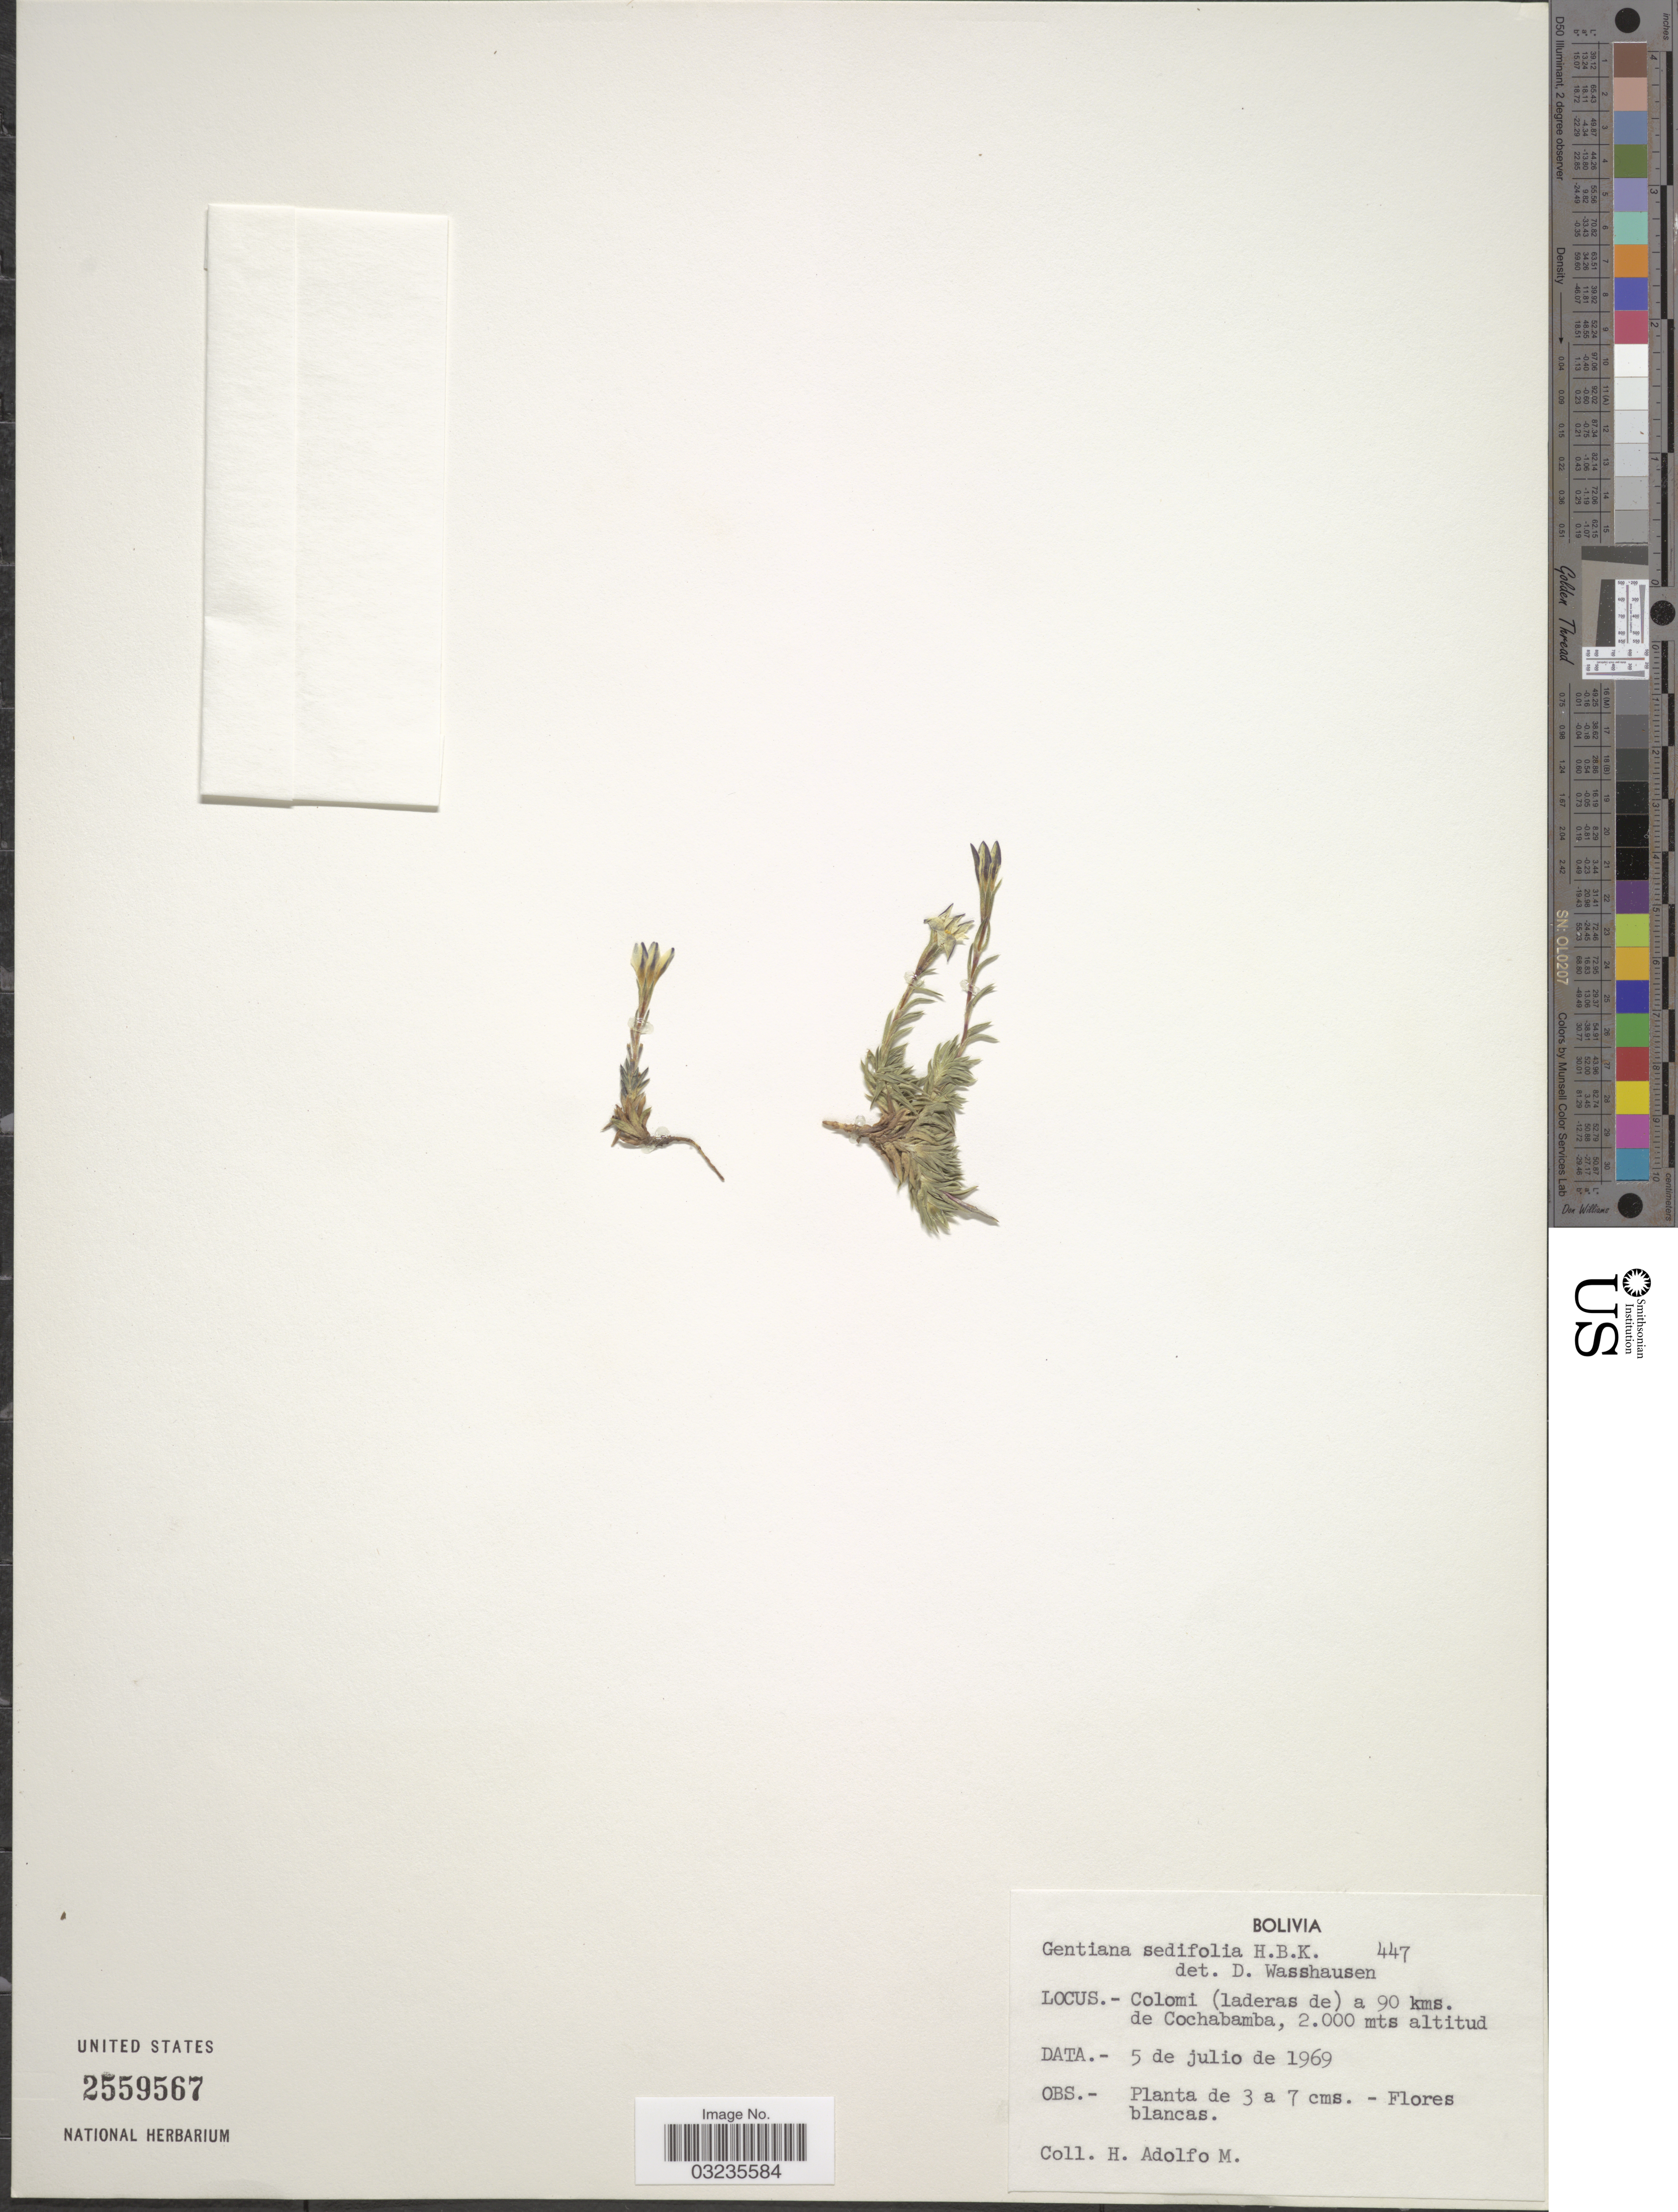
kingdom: Plantae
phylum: Tracheophyta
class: Magnoliopsida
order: Gentianales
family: Gentianaceae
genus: Gentiana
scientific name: Gentiana sedifolia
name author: Kunth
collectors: H. Adolfo M.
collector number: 447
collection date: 1969-07-05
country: Bolivia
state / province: Cochabamba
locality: Colomi (laderas de) a 90 kms. de Cochabamba.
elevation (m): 2000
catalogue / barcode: US 2559567